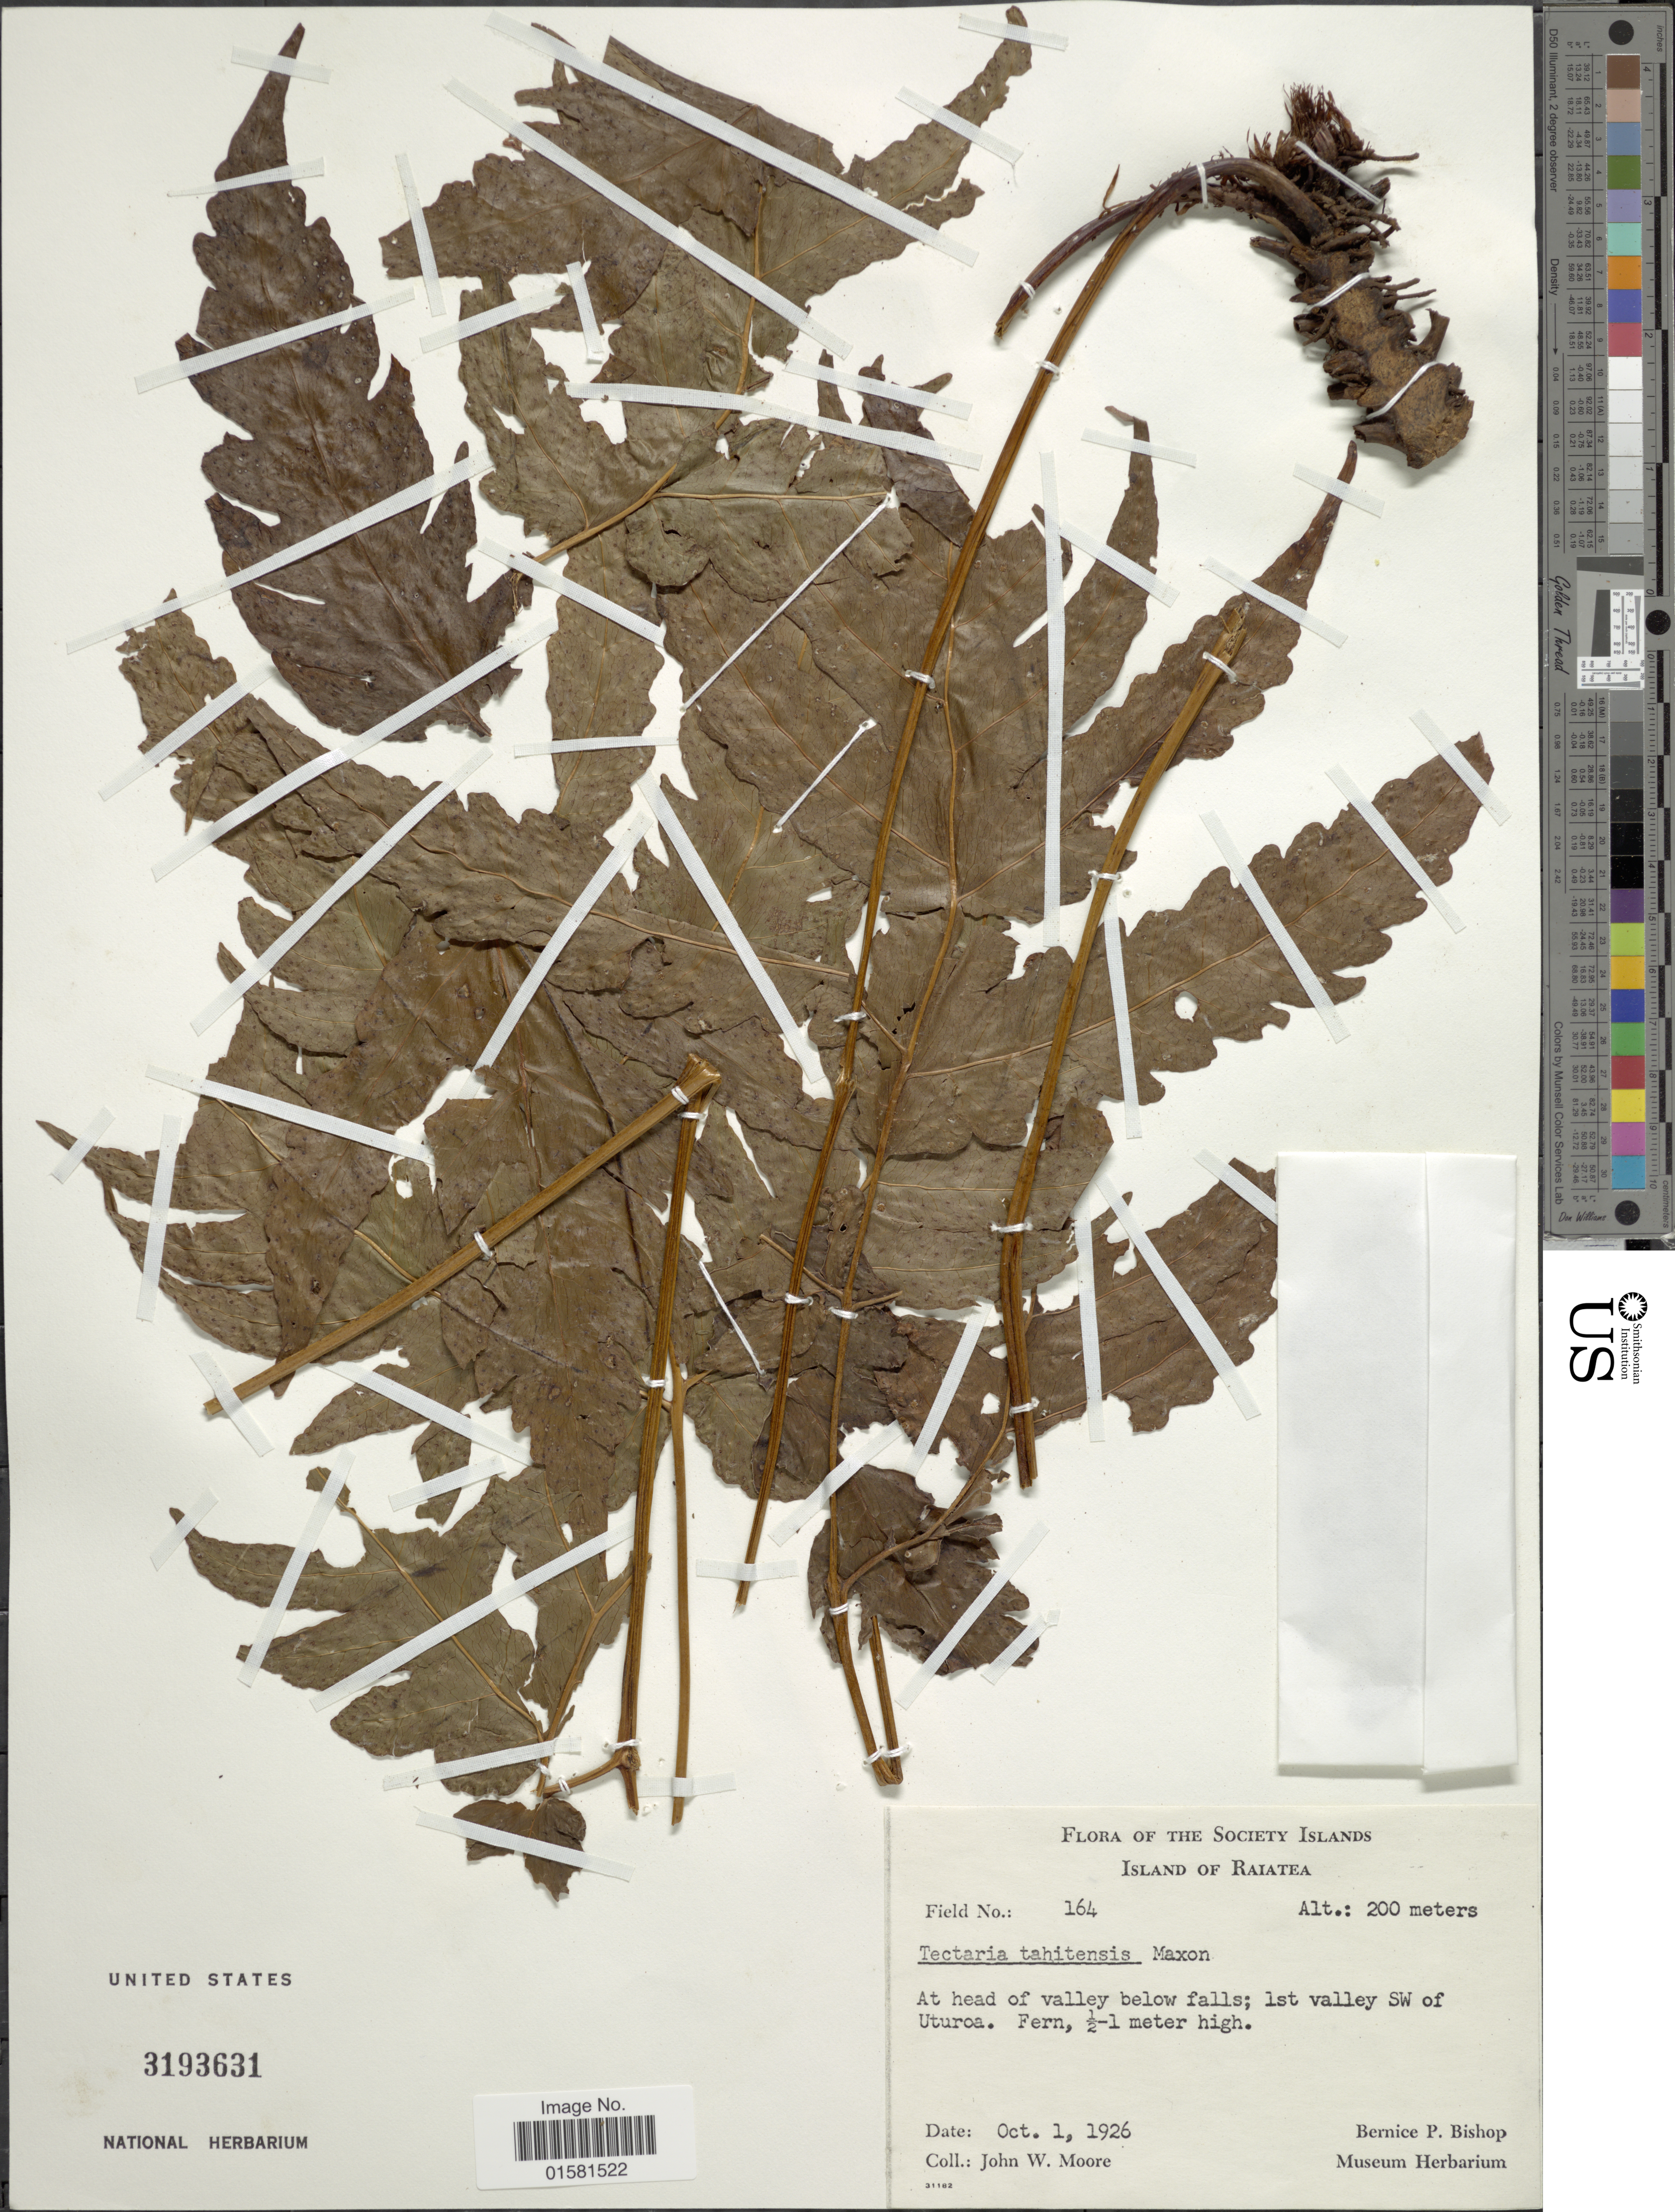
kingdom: Plantae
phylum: Tracheophyta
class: Polypodiopsida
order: Polypodiales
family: Tectariaceae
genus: Tectaria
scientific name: Tectaria tahitensis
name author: Maxon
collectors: J. Moore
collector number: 164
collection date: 1926-10-01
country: French Polynesia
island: Raiatea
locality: Society Islands, Island of Raiatea, at head of valley below falls; 1st valley SW of Uturoa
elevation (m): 200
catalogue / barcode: US 3193631